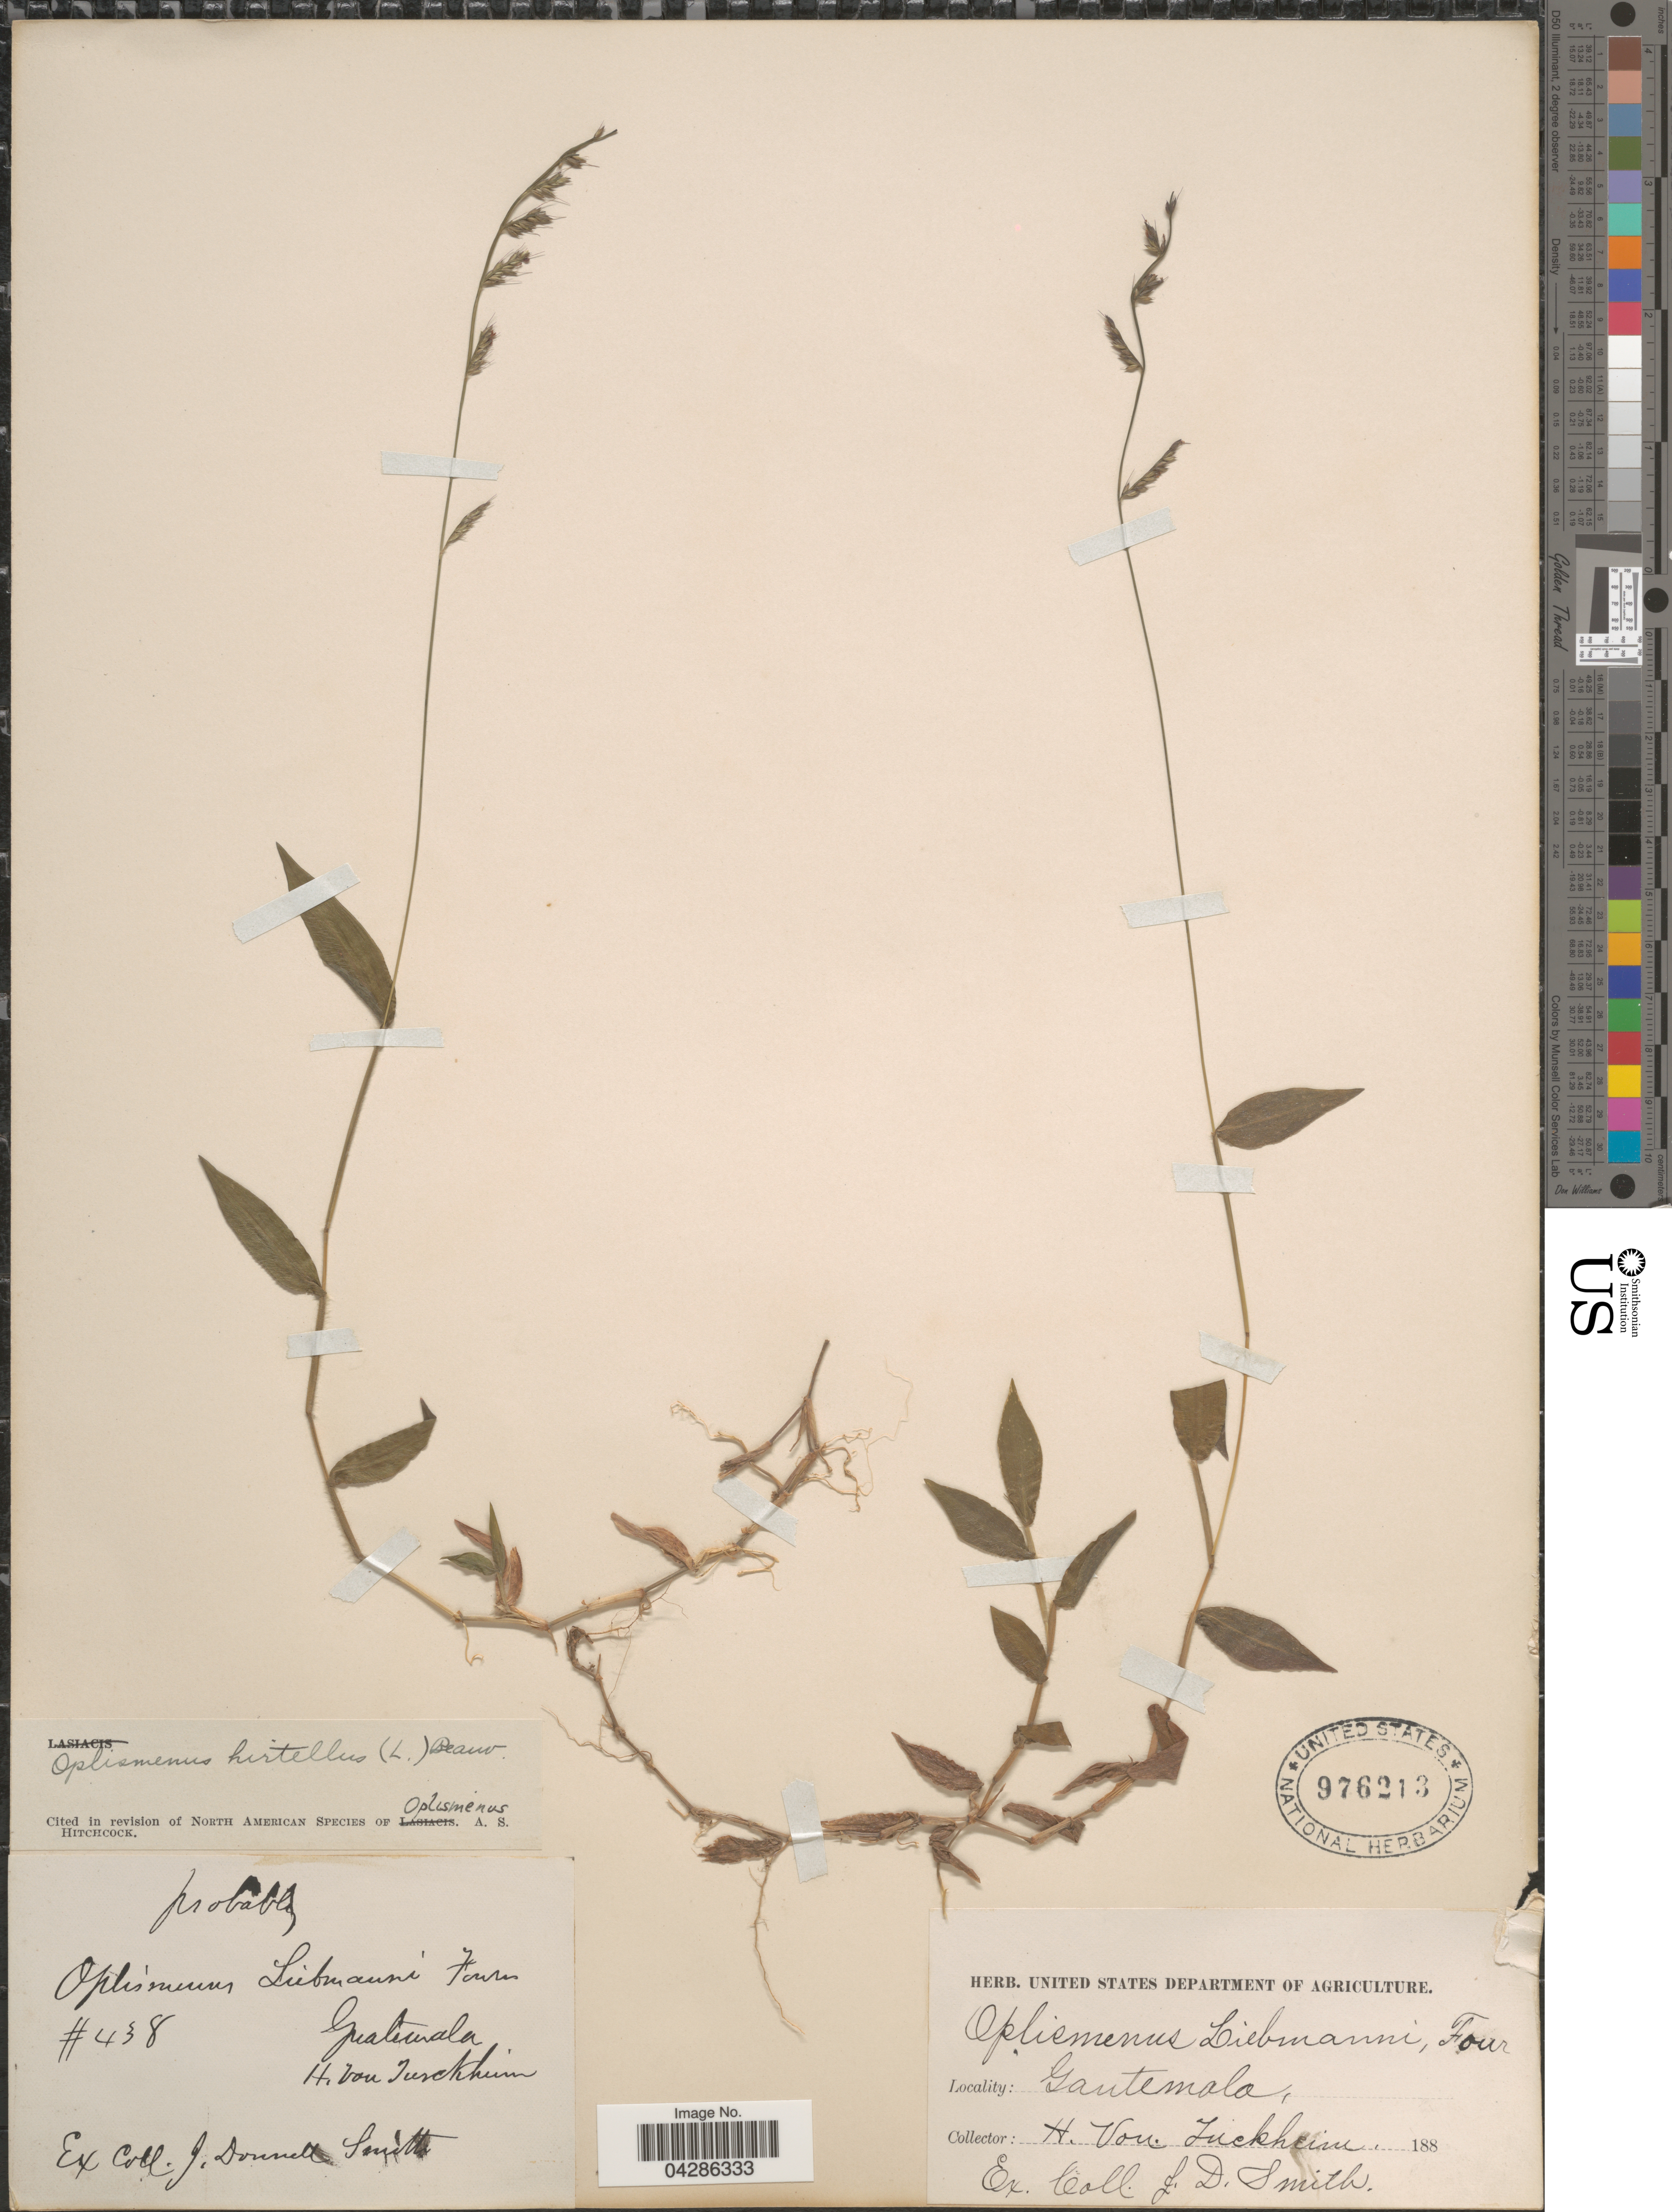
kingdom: Plantae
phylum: Tracheophyta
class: Liliopsida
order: Poales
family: Poaceae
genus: Oplismenus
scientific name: Oplismenus hirtellus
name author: (L.) P. Beauv.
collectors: H. von Türckheim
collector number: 438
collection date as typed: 188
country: Guatemala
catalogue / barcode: US 976213